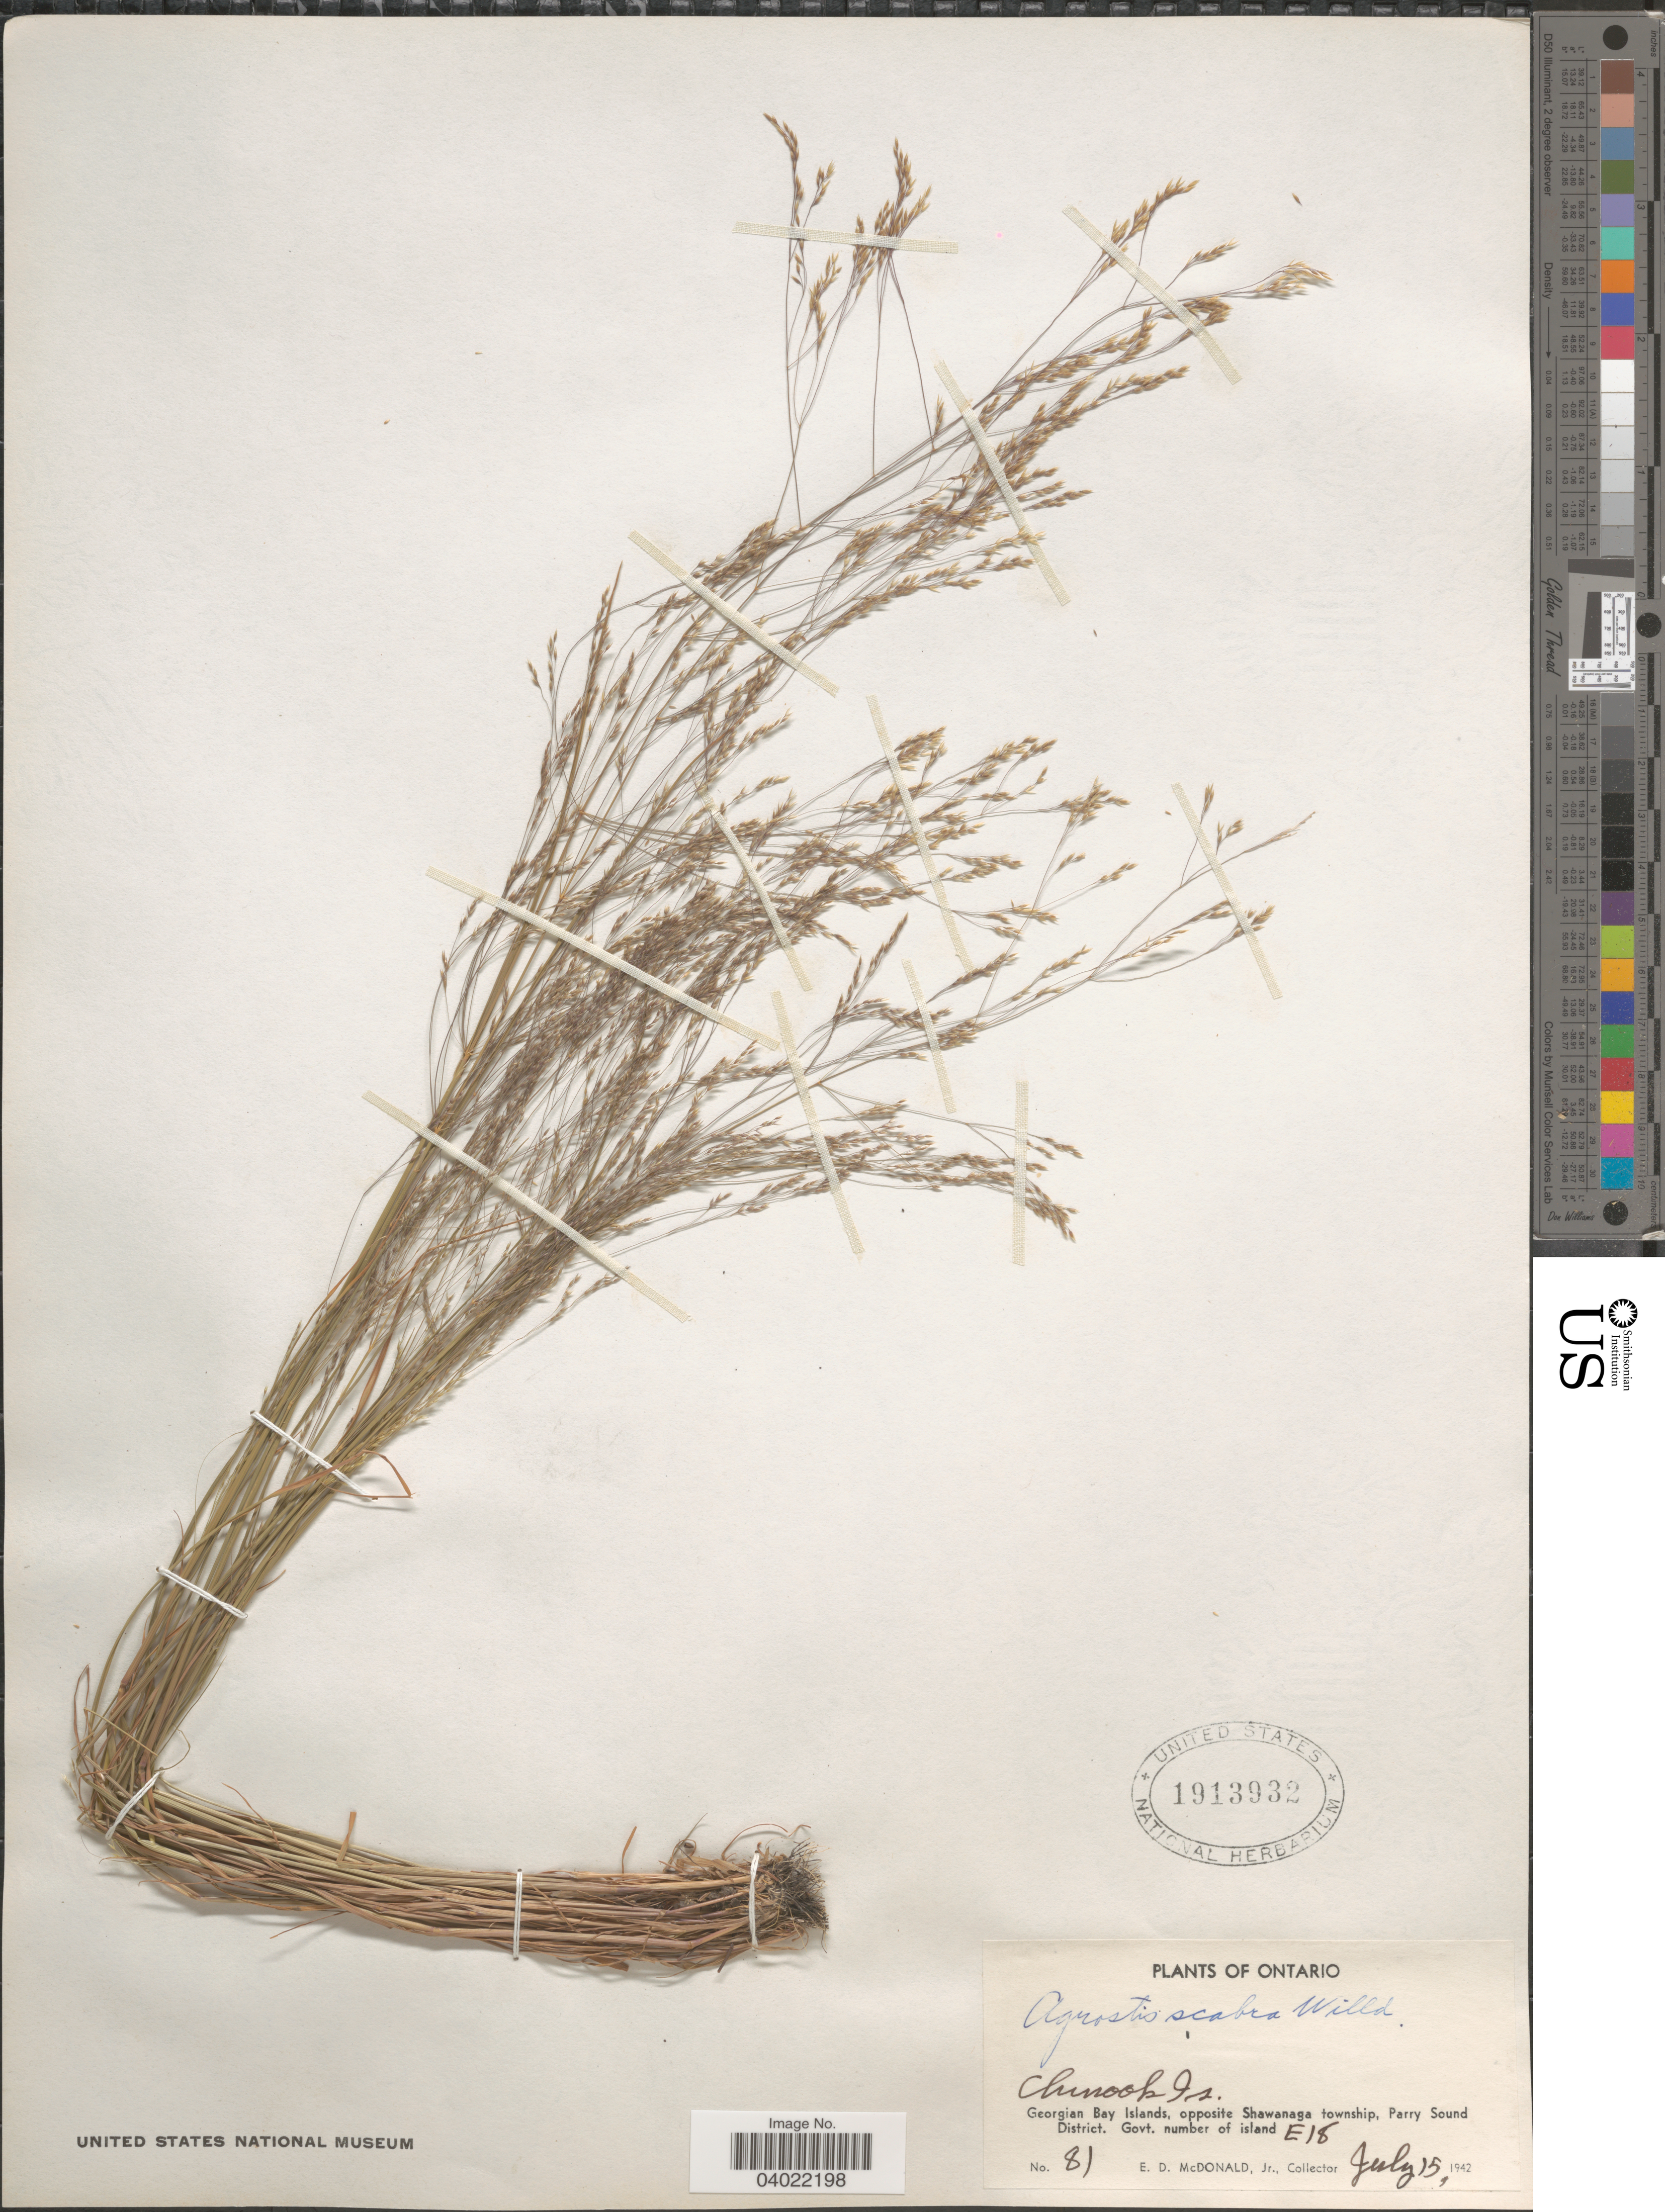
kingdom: Plantae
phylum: Tracheophyta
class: Liliopsida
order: Poales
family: Poaceae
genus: Agrostis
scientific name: Agrostis scabra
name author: Willd.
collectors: E. D. McDonald Jr.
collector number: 81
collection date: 1942-07-15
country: Canada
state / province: Ontario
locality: Chinook Is. Georgian Bay Islands, opposite Shawanaga township, Parry Sound District. Govt. number of island E18.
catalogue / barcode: US 1913932